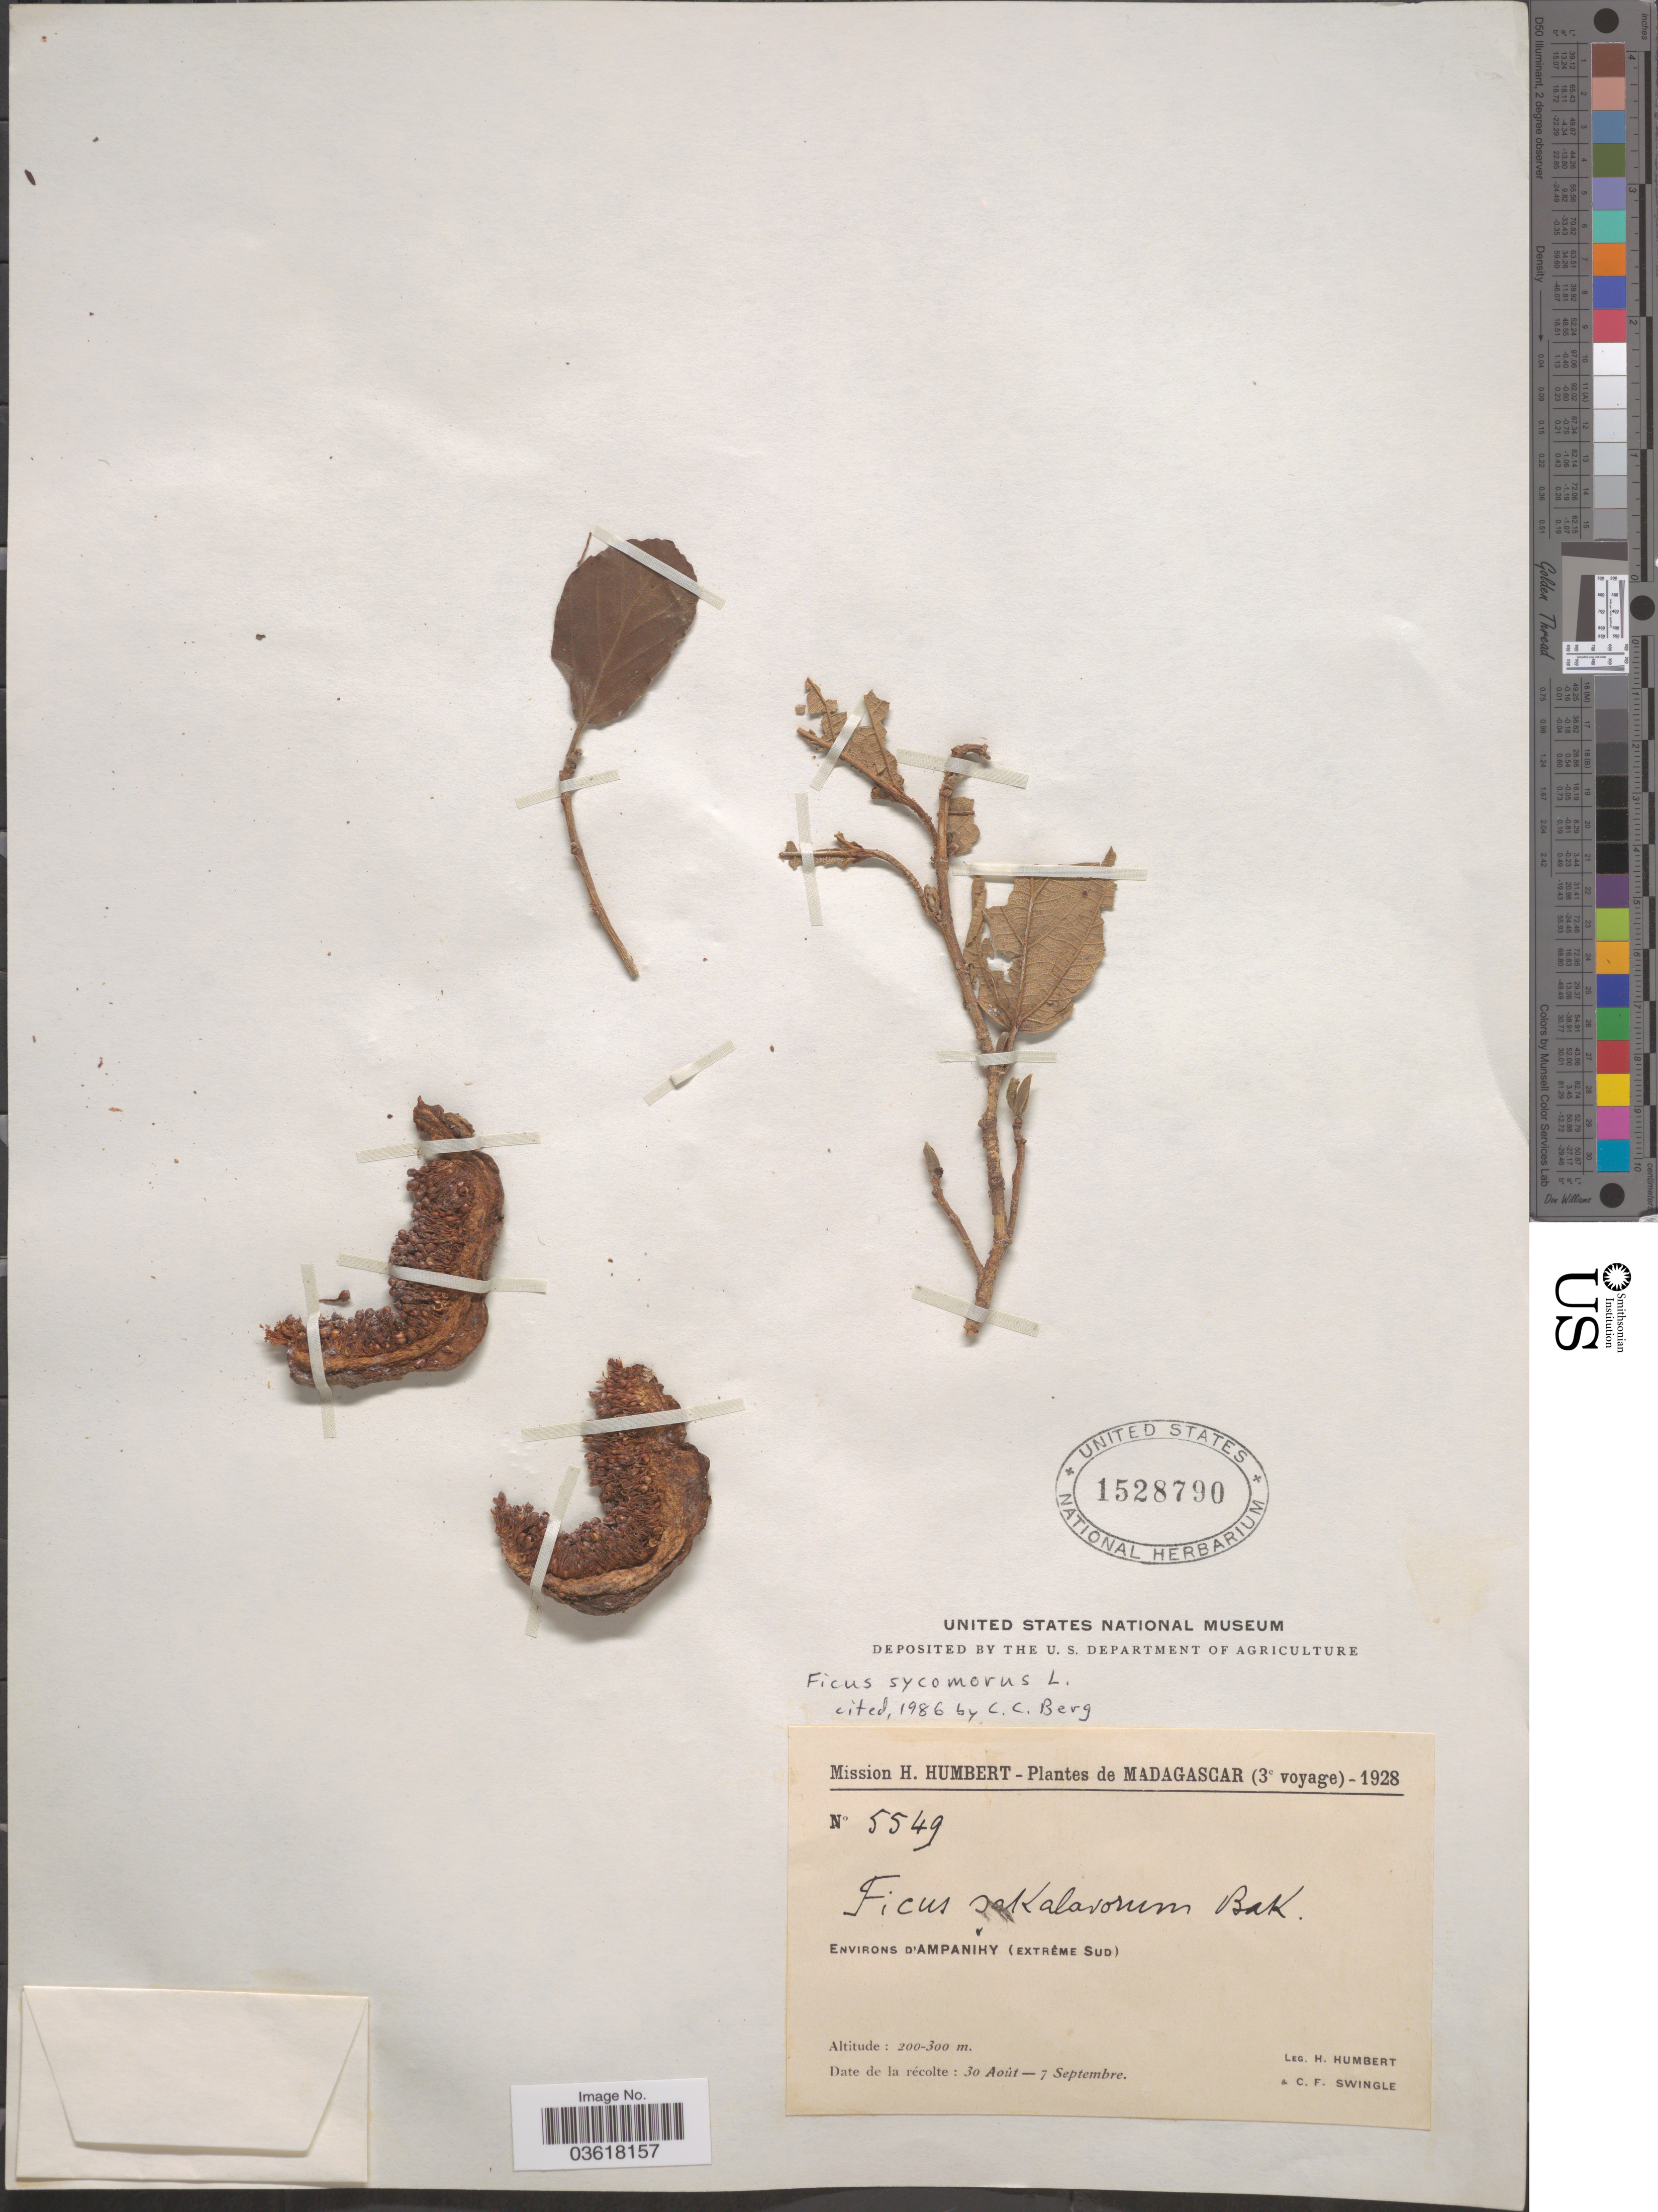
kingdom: Plantae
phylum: Tracheophyta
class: Magnoliopsida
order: Rosales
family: Moraceae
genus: Ficus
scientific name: Ficus sycomorus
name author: L.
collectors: H. Humbert & C. Swingle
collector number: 5549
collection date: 1928-08-30/1928-09-07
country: Madagascar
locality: Environs d'Ampanihy (Extreme Sud).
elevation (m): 200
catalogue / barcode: US 1528790